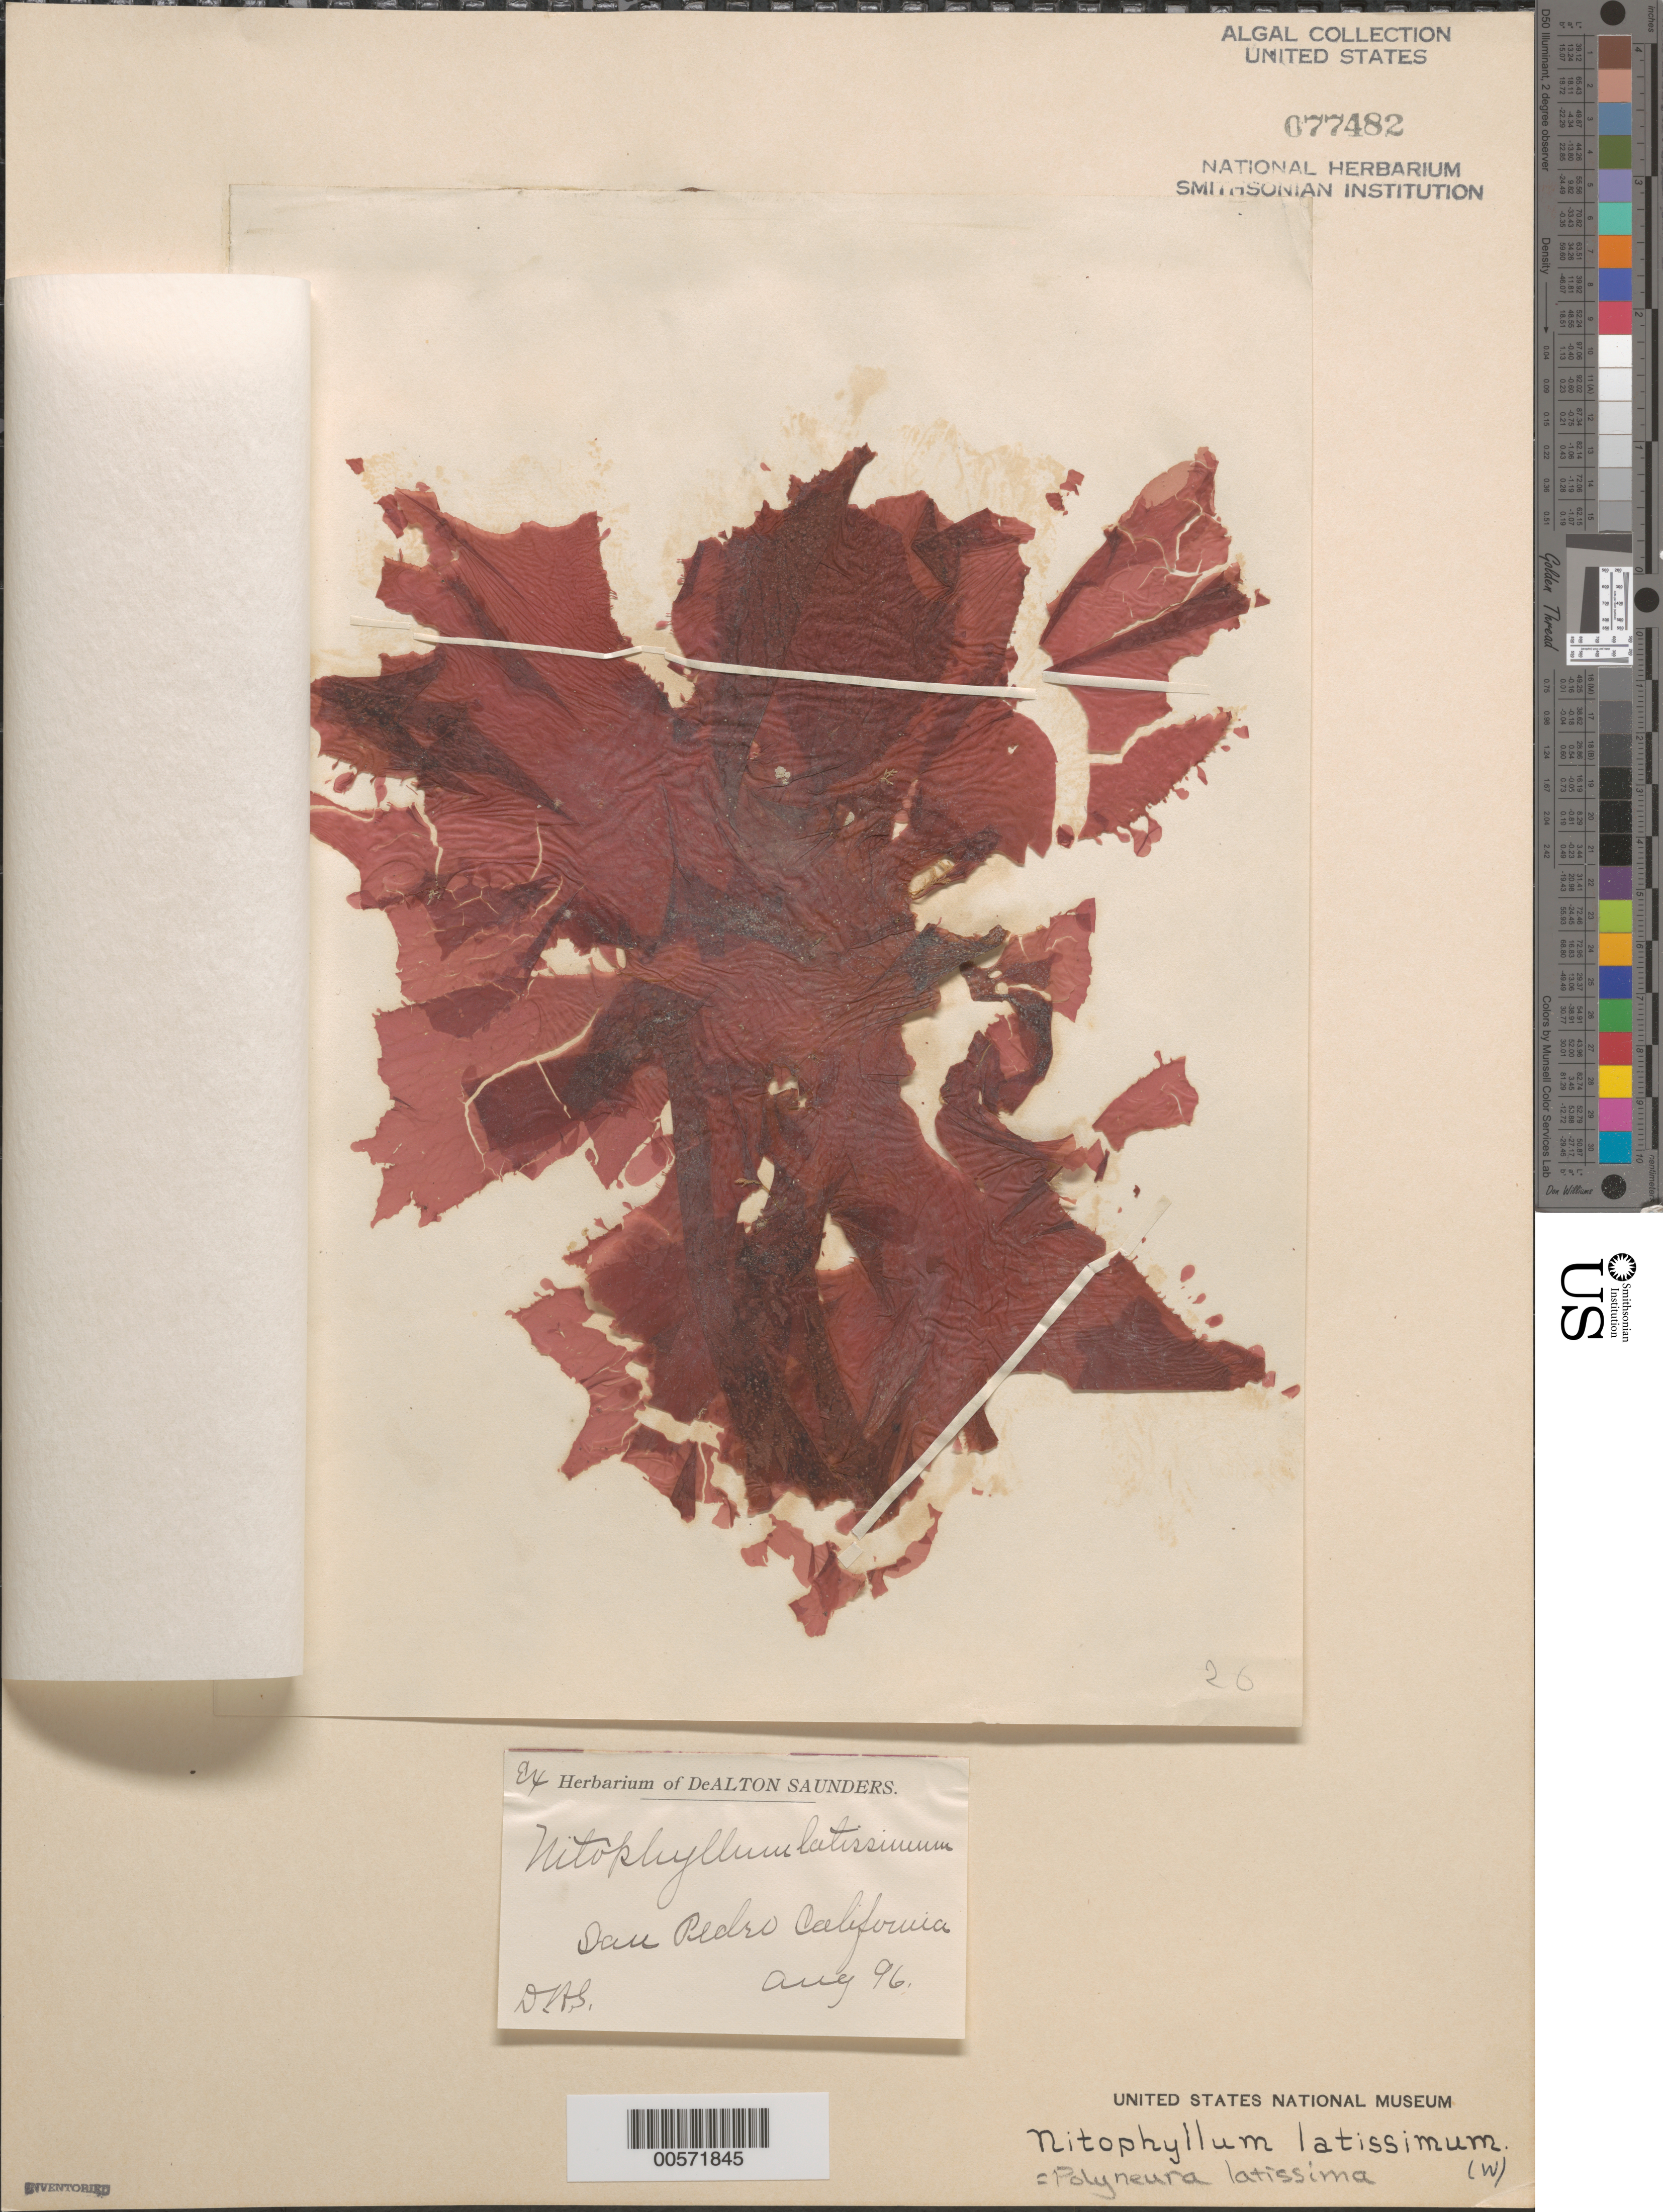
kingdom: Plantae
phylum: Rhodophyta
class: Florideophyceae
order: Ceramiales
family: Delesseriaceae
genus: Polyneura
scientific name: Polyneura latissima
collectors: D. Saunders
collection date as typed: Aug 1896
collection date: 1896-08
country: United States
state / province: California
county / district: Los Angeles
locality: San Pedro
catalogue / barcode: US 77482